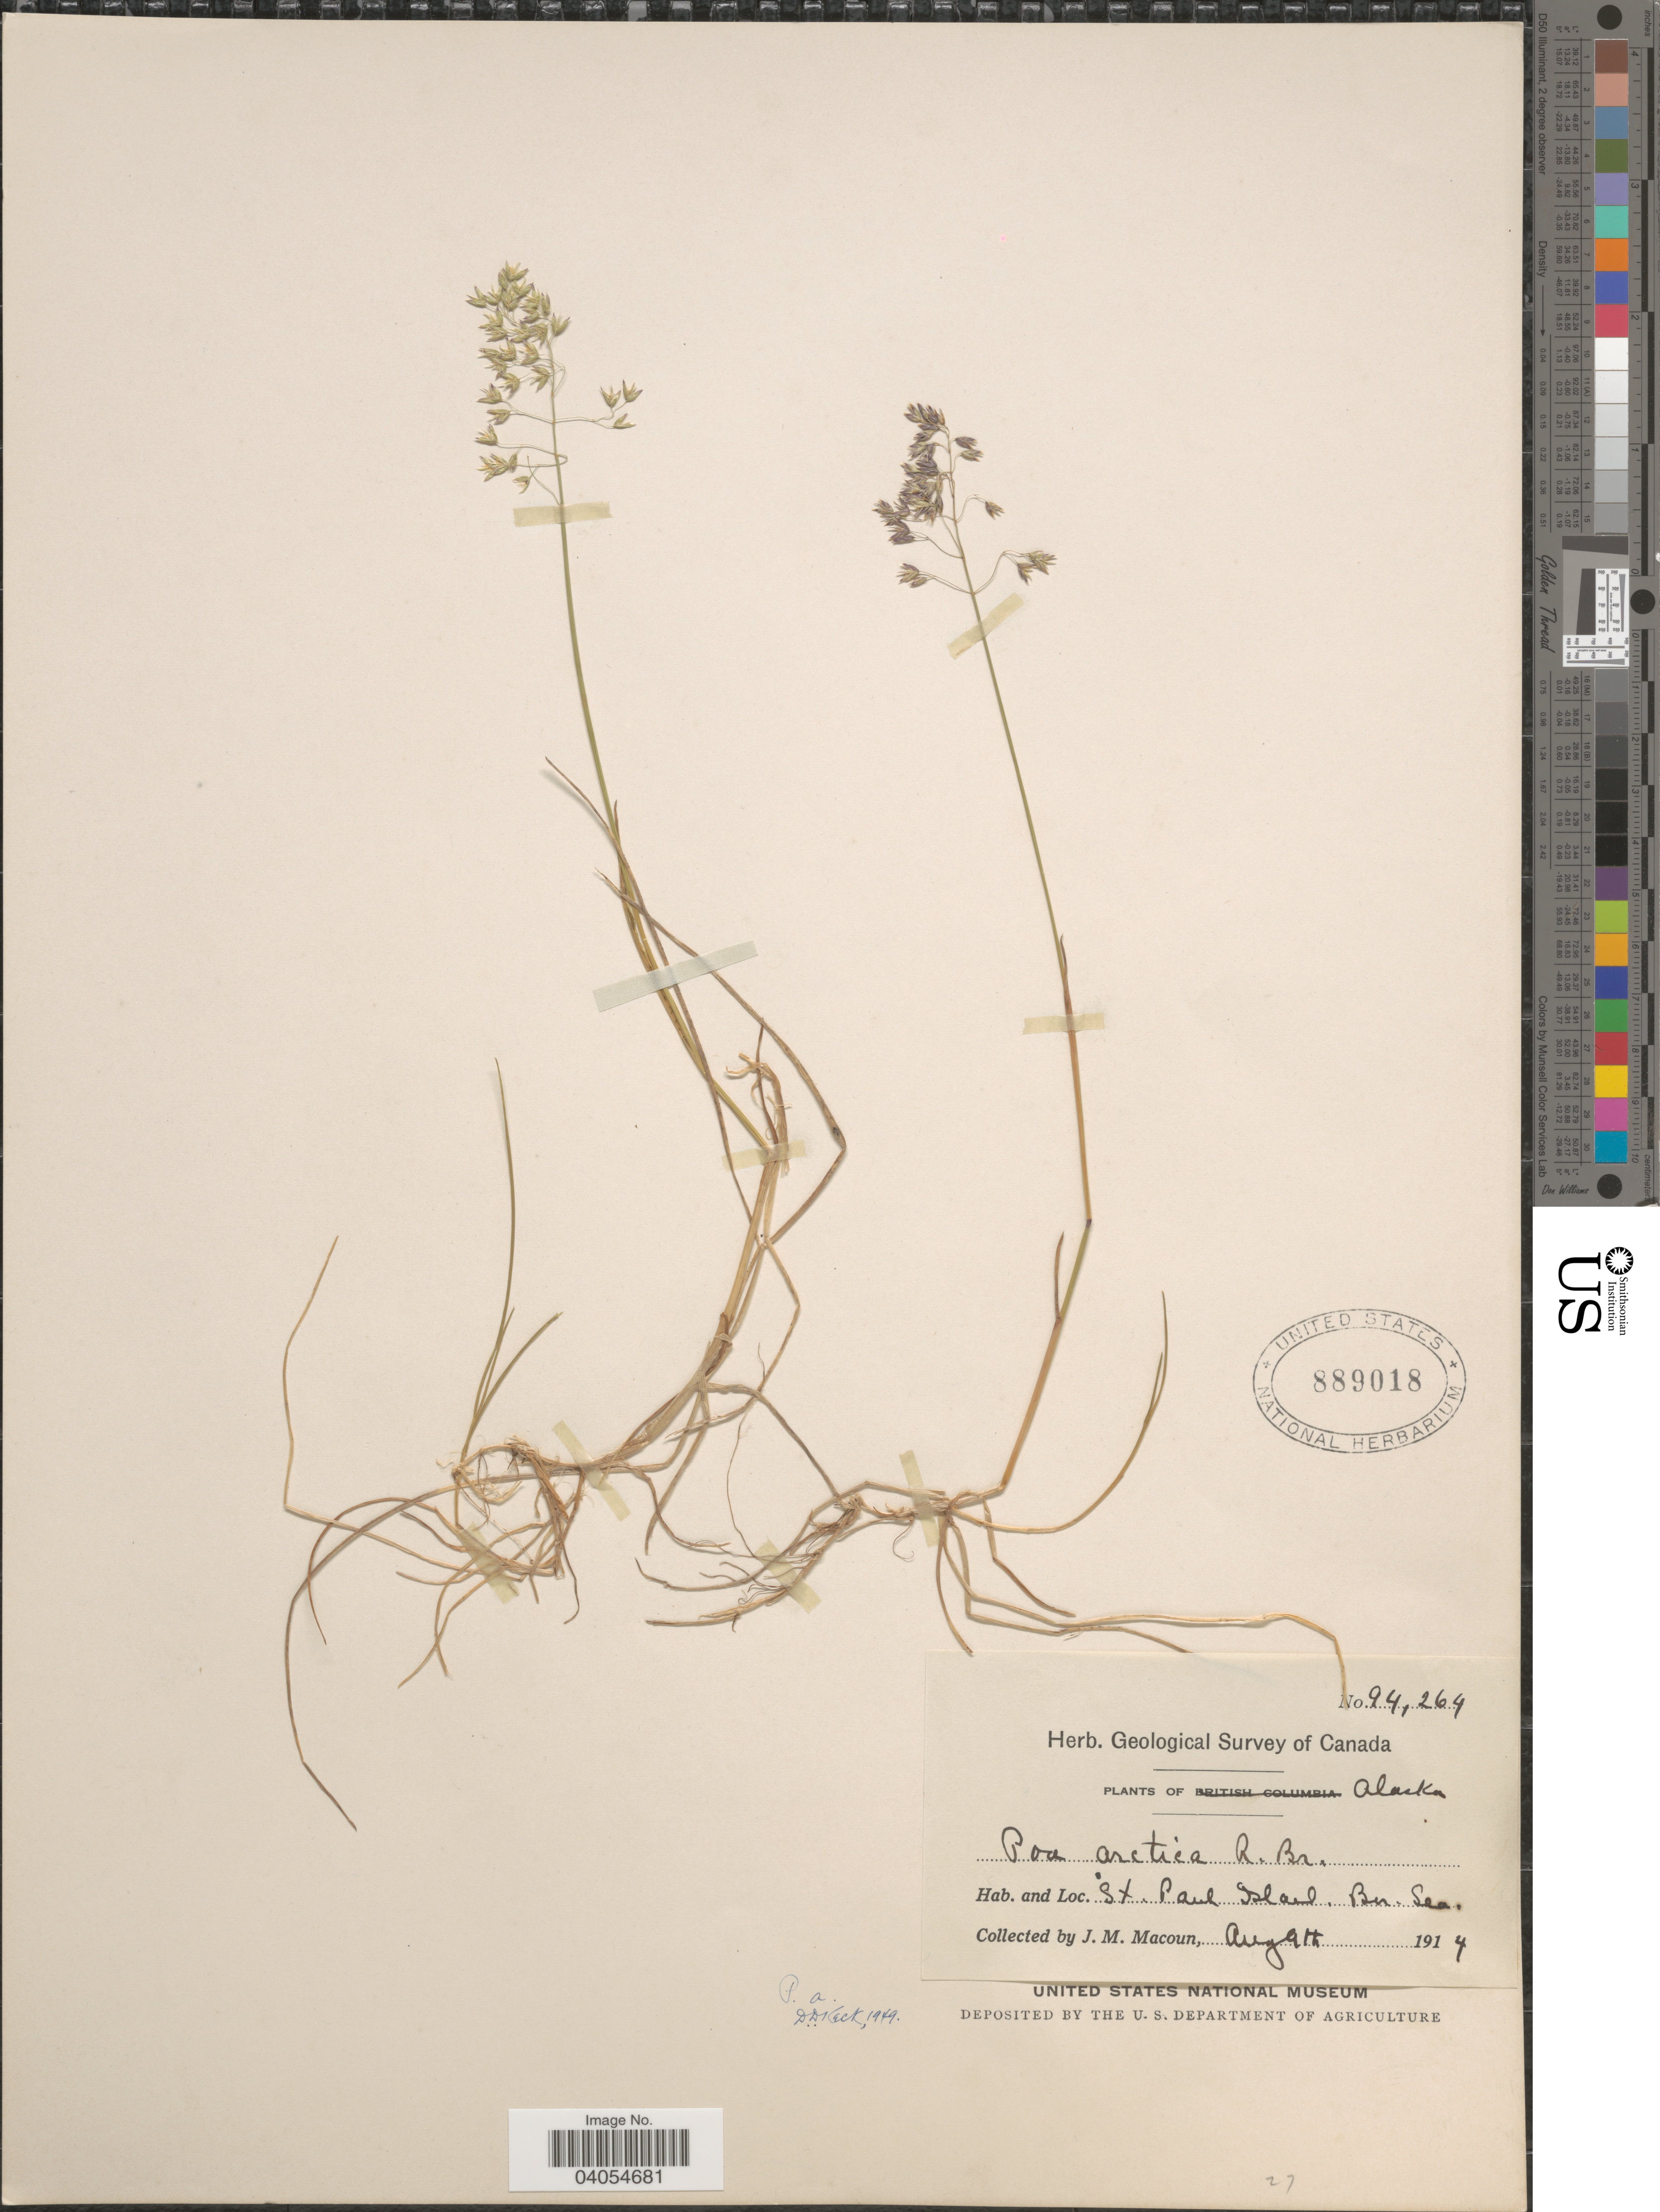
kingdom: Plantae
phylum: Tracheophyta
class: Liliopsida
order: Poales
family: Poaceae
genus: Poa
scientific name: Poa arctica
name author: R. Br.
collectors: J. M. Macoun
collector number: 94264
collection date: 1914-08-09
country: United States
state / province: Alaska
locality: St. Paul Island, Ber. Sea.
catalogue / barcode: US 889018